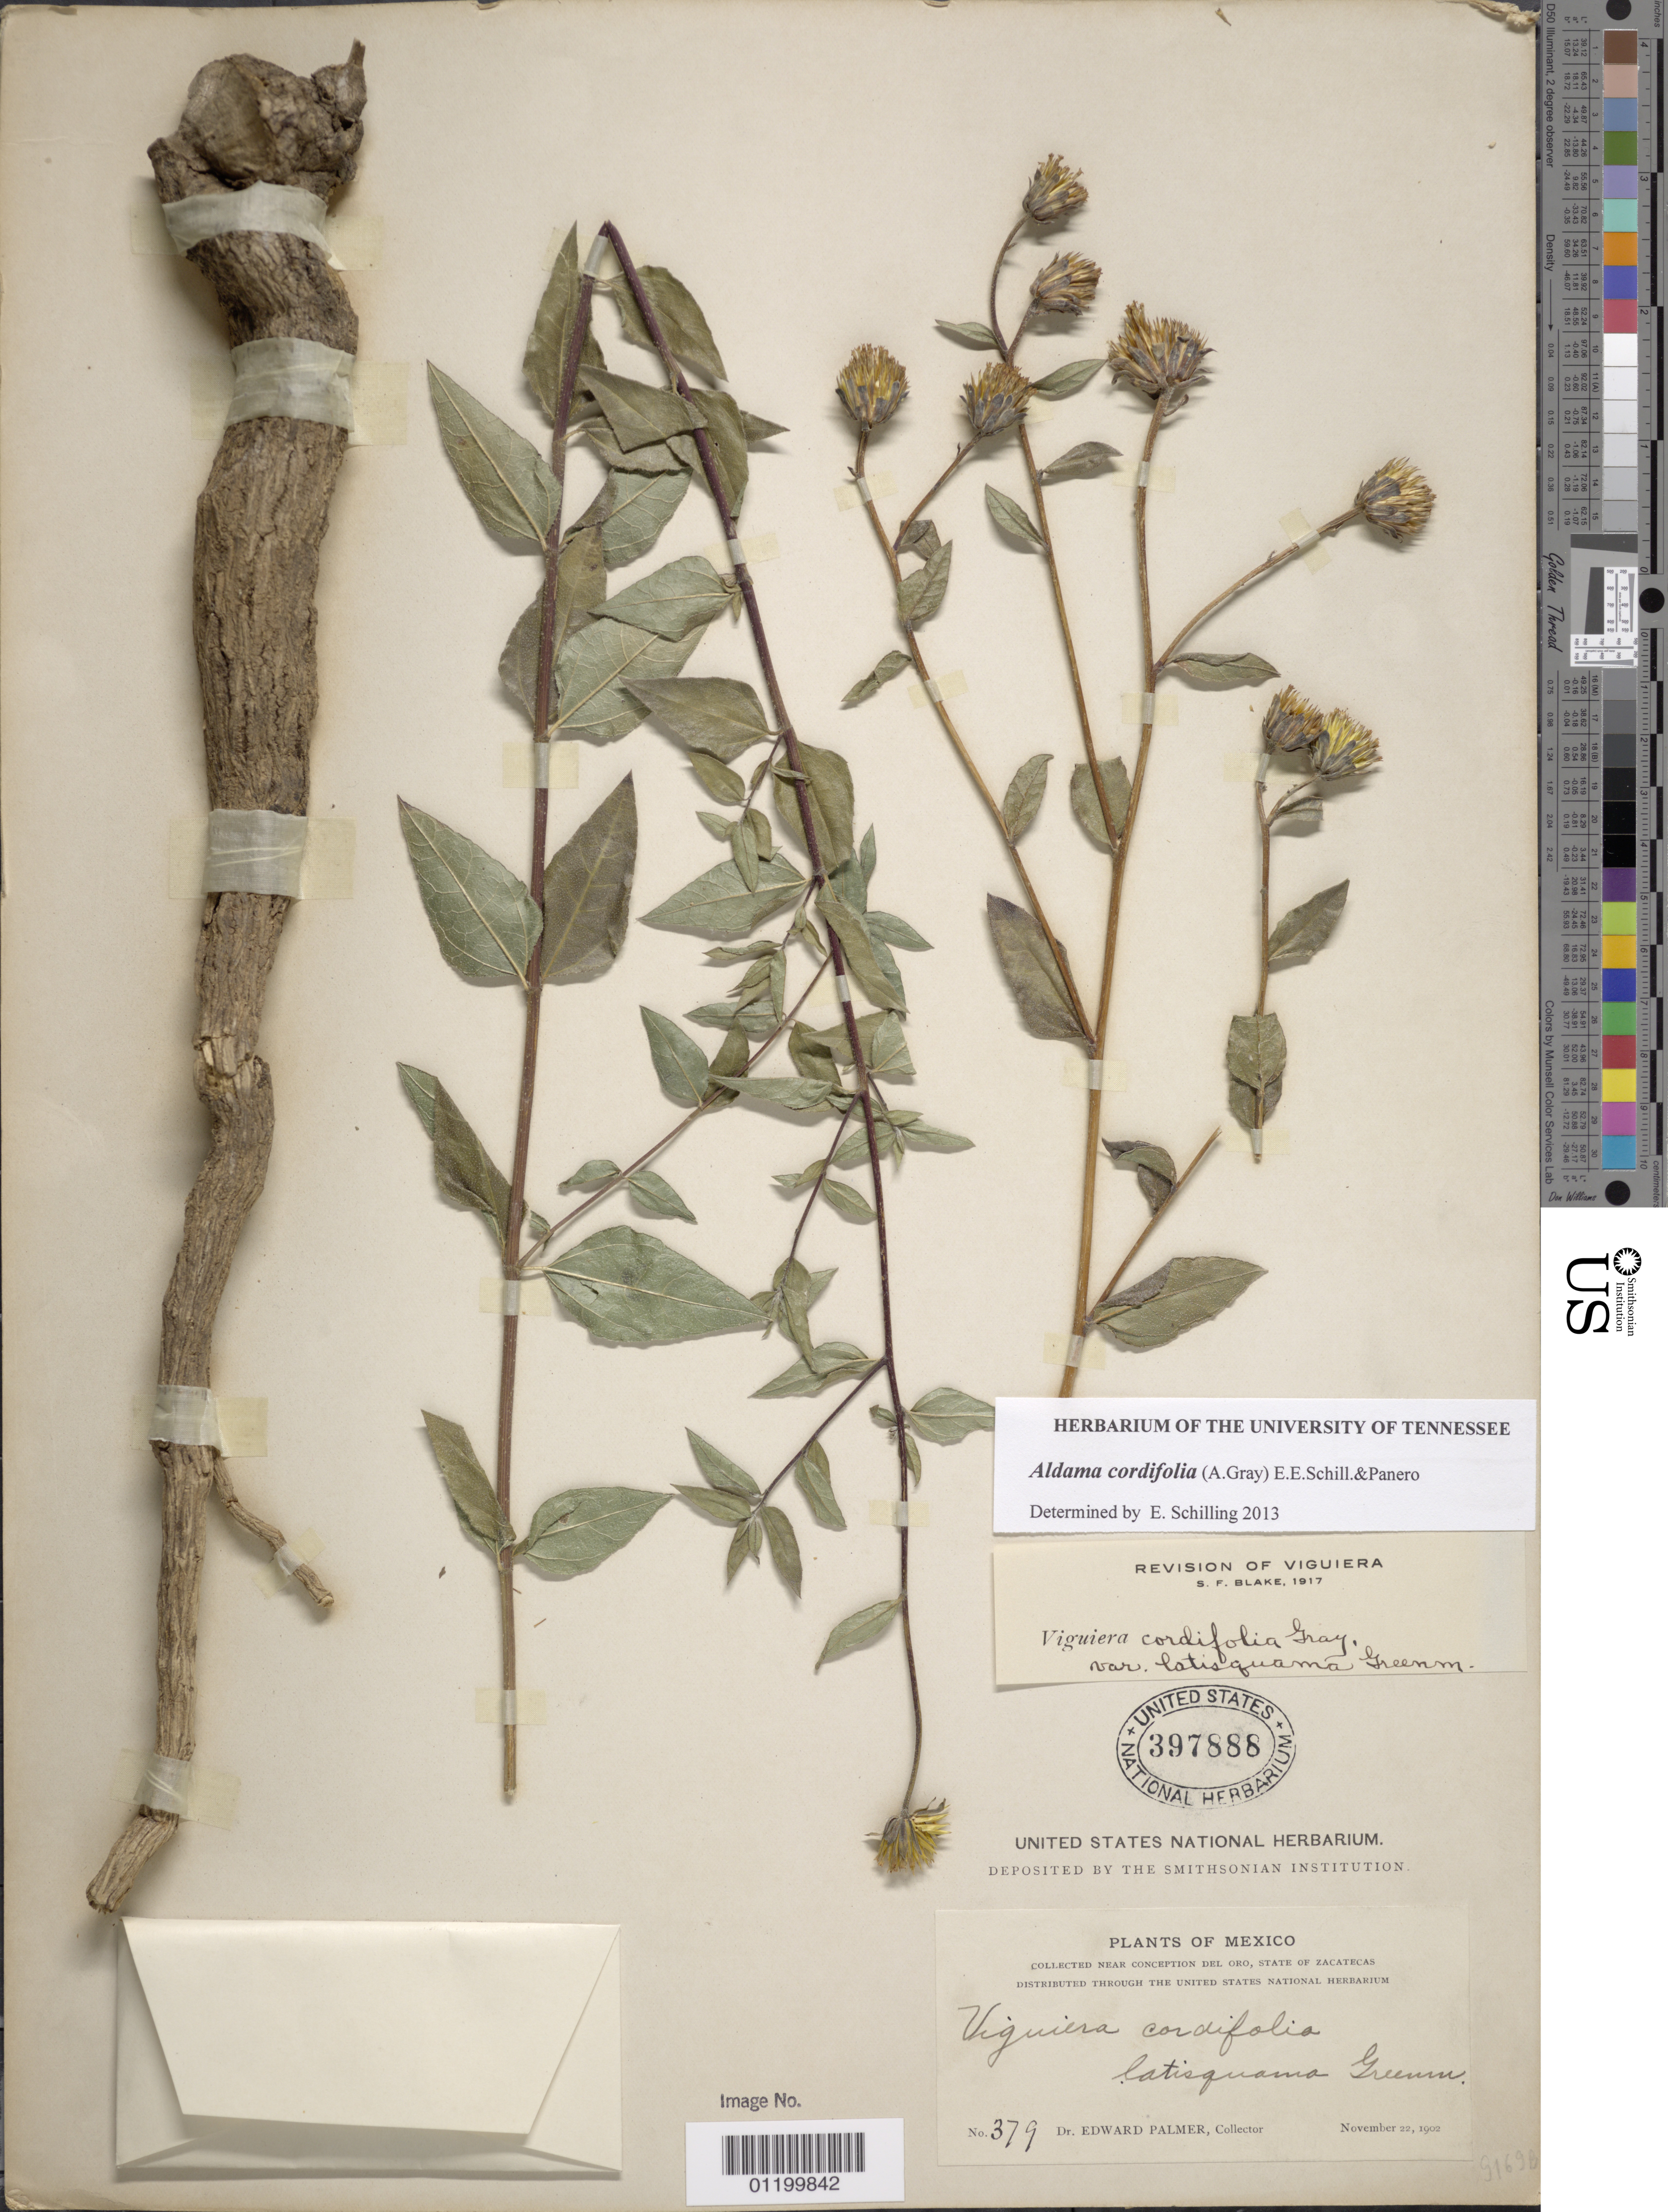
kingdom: Plantae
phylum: Tracheophyta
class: Magnoliopsida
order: Asterales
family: Asteraceae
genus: Aldama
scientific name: Aldama cordifolia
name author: (A. Gray) E.E. Schill. & Panero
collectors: E. Palmer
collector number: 379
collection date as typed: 22 Nov 1902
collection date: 1902-11-22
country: Mexico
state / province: Zacatecas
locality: Near Concepcion del Oro.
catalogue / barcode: US 397888